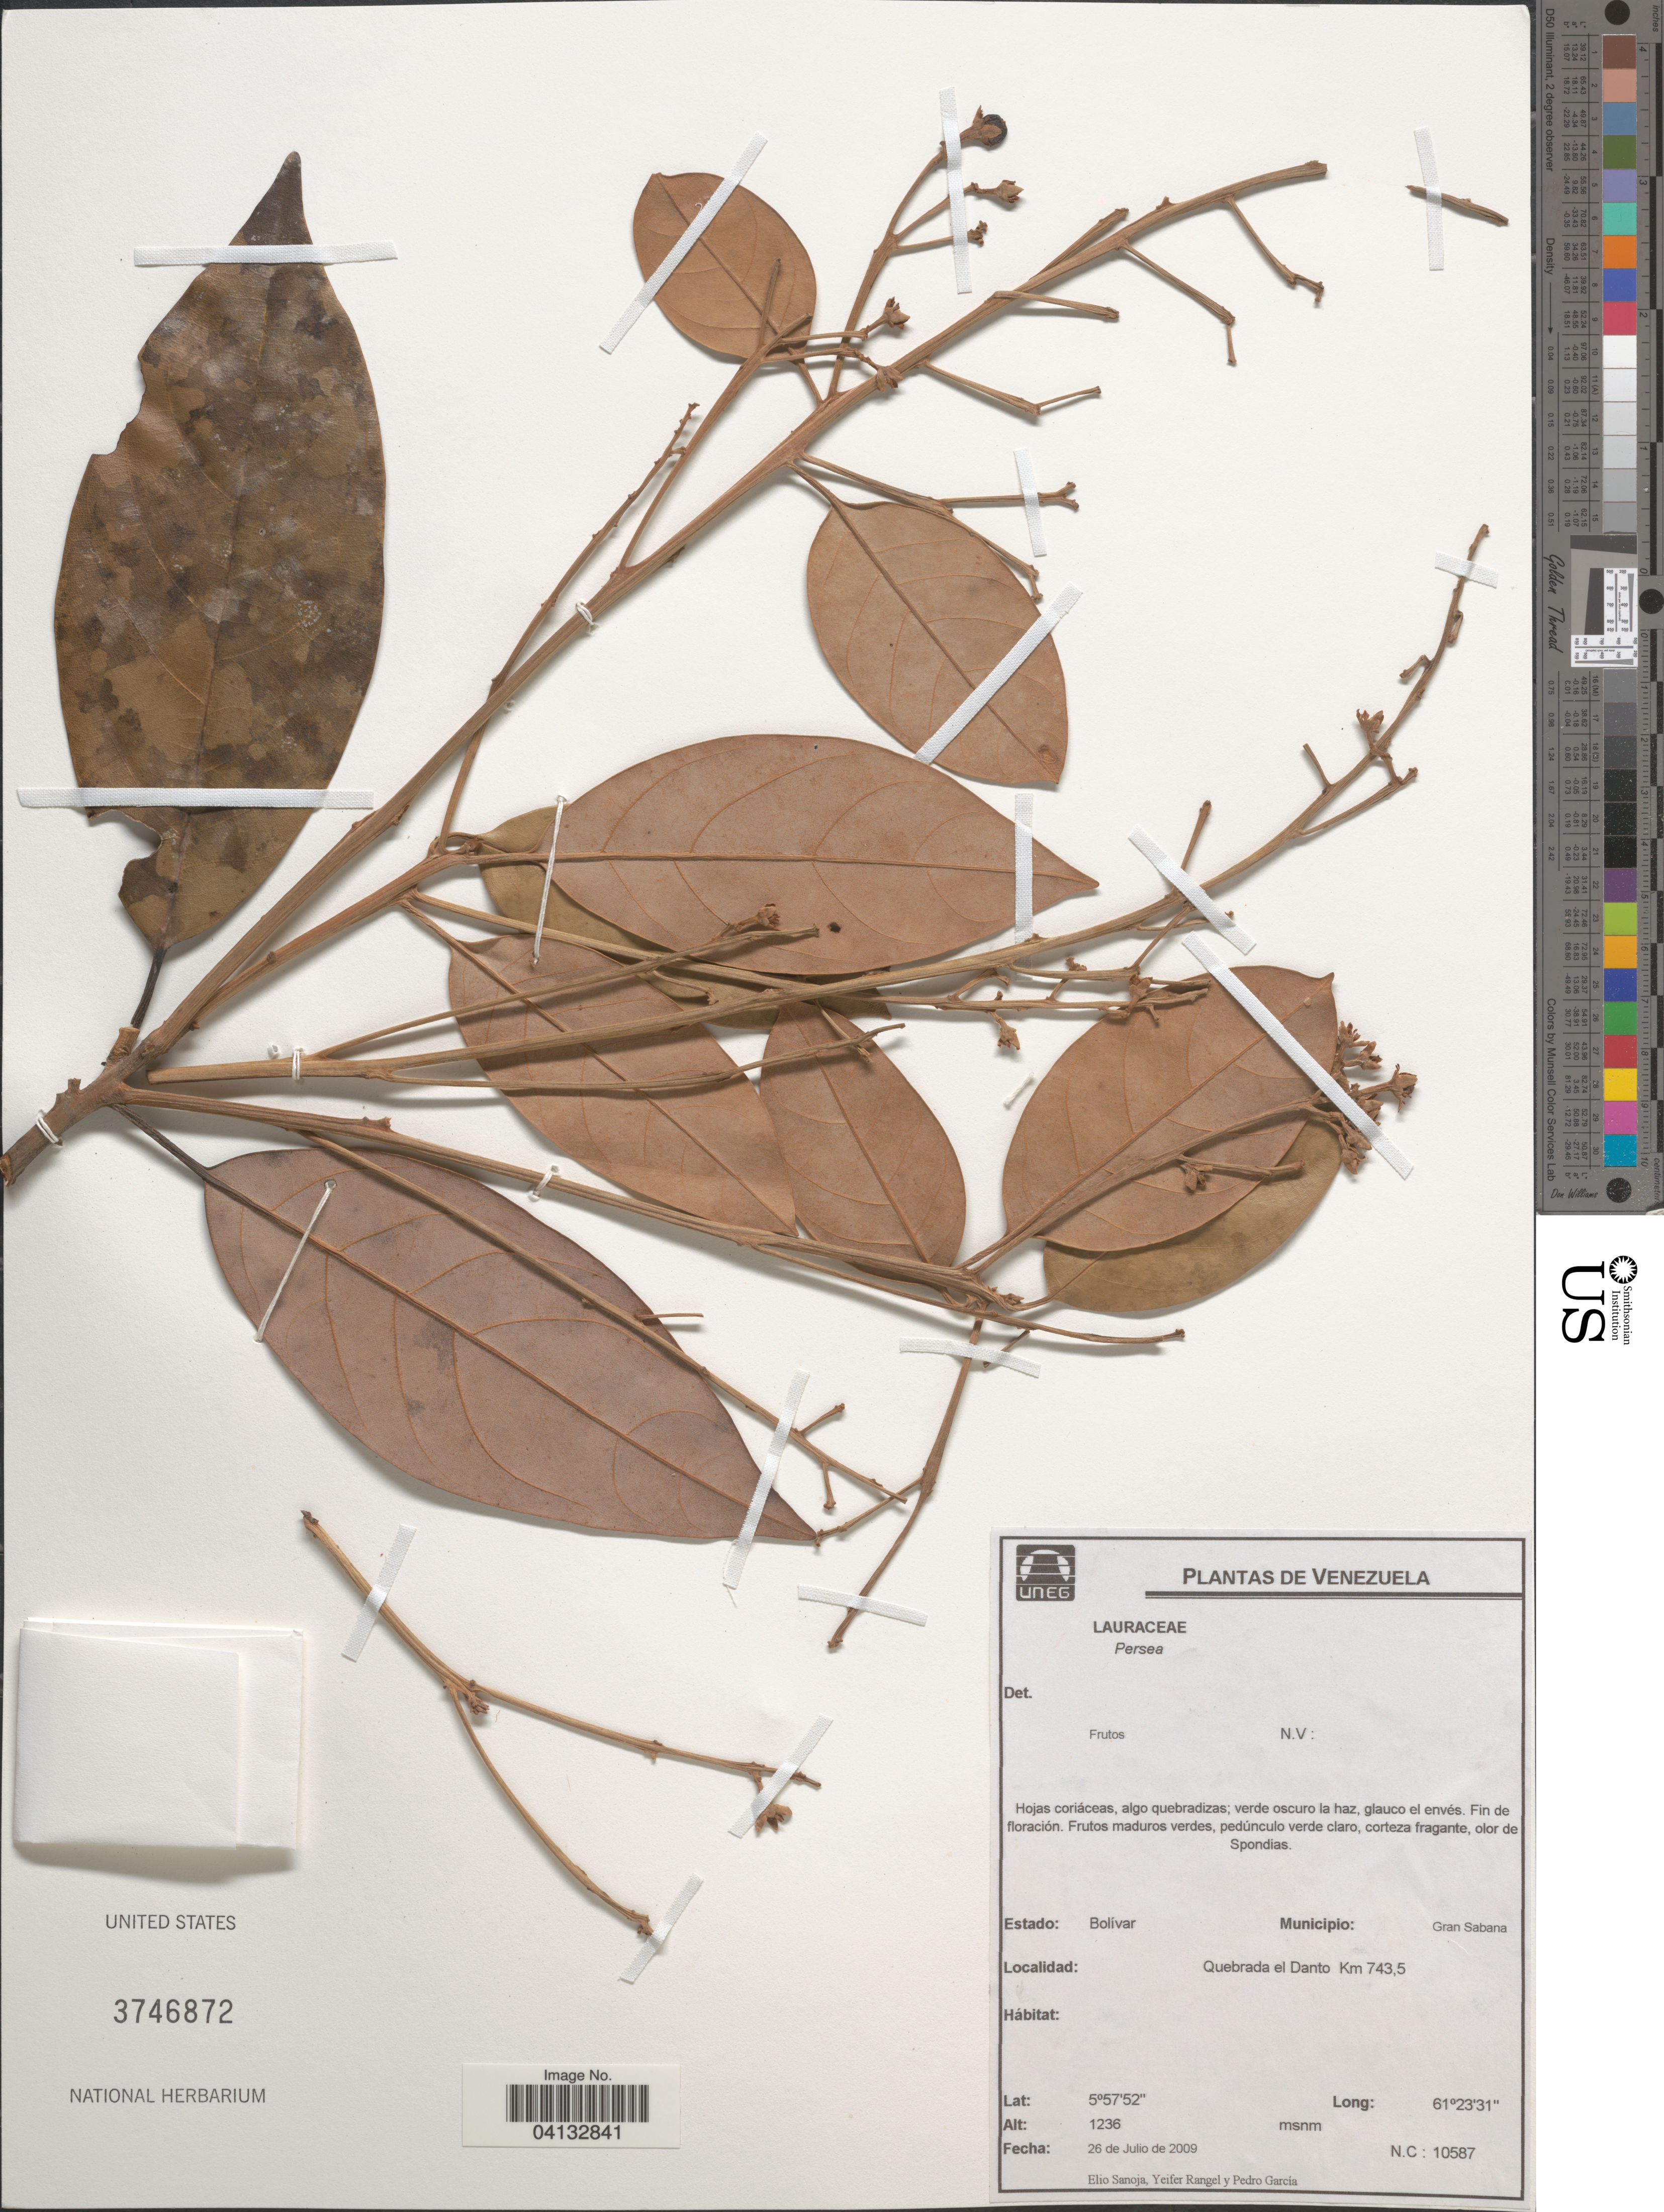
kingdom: Plantae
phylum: Tracheophyta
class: Magnoliopsida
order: Laurales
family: Lauraceae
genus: Persea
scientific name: Persea sp.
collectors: E. Sanoja, Y. Rangel & P. García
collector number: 10587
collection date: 2009-07-26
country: Venezuela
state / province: Bolivar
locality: Municipio: Gran Sabana. Quebrada el Danto Km 743,5.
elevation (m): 1236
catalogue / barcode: US 3746872